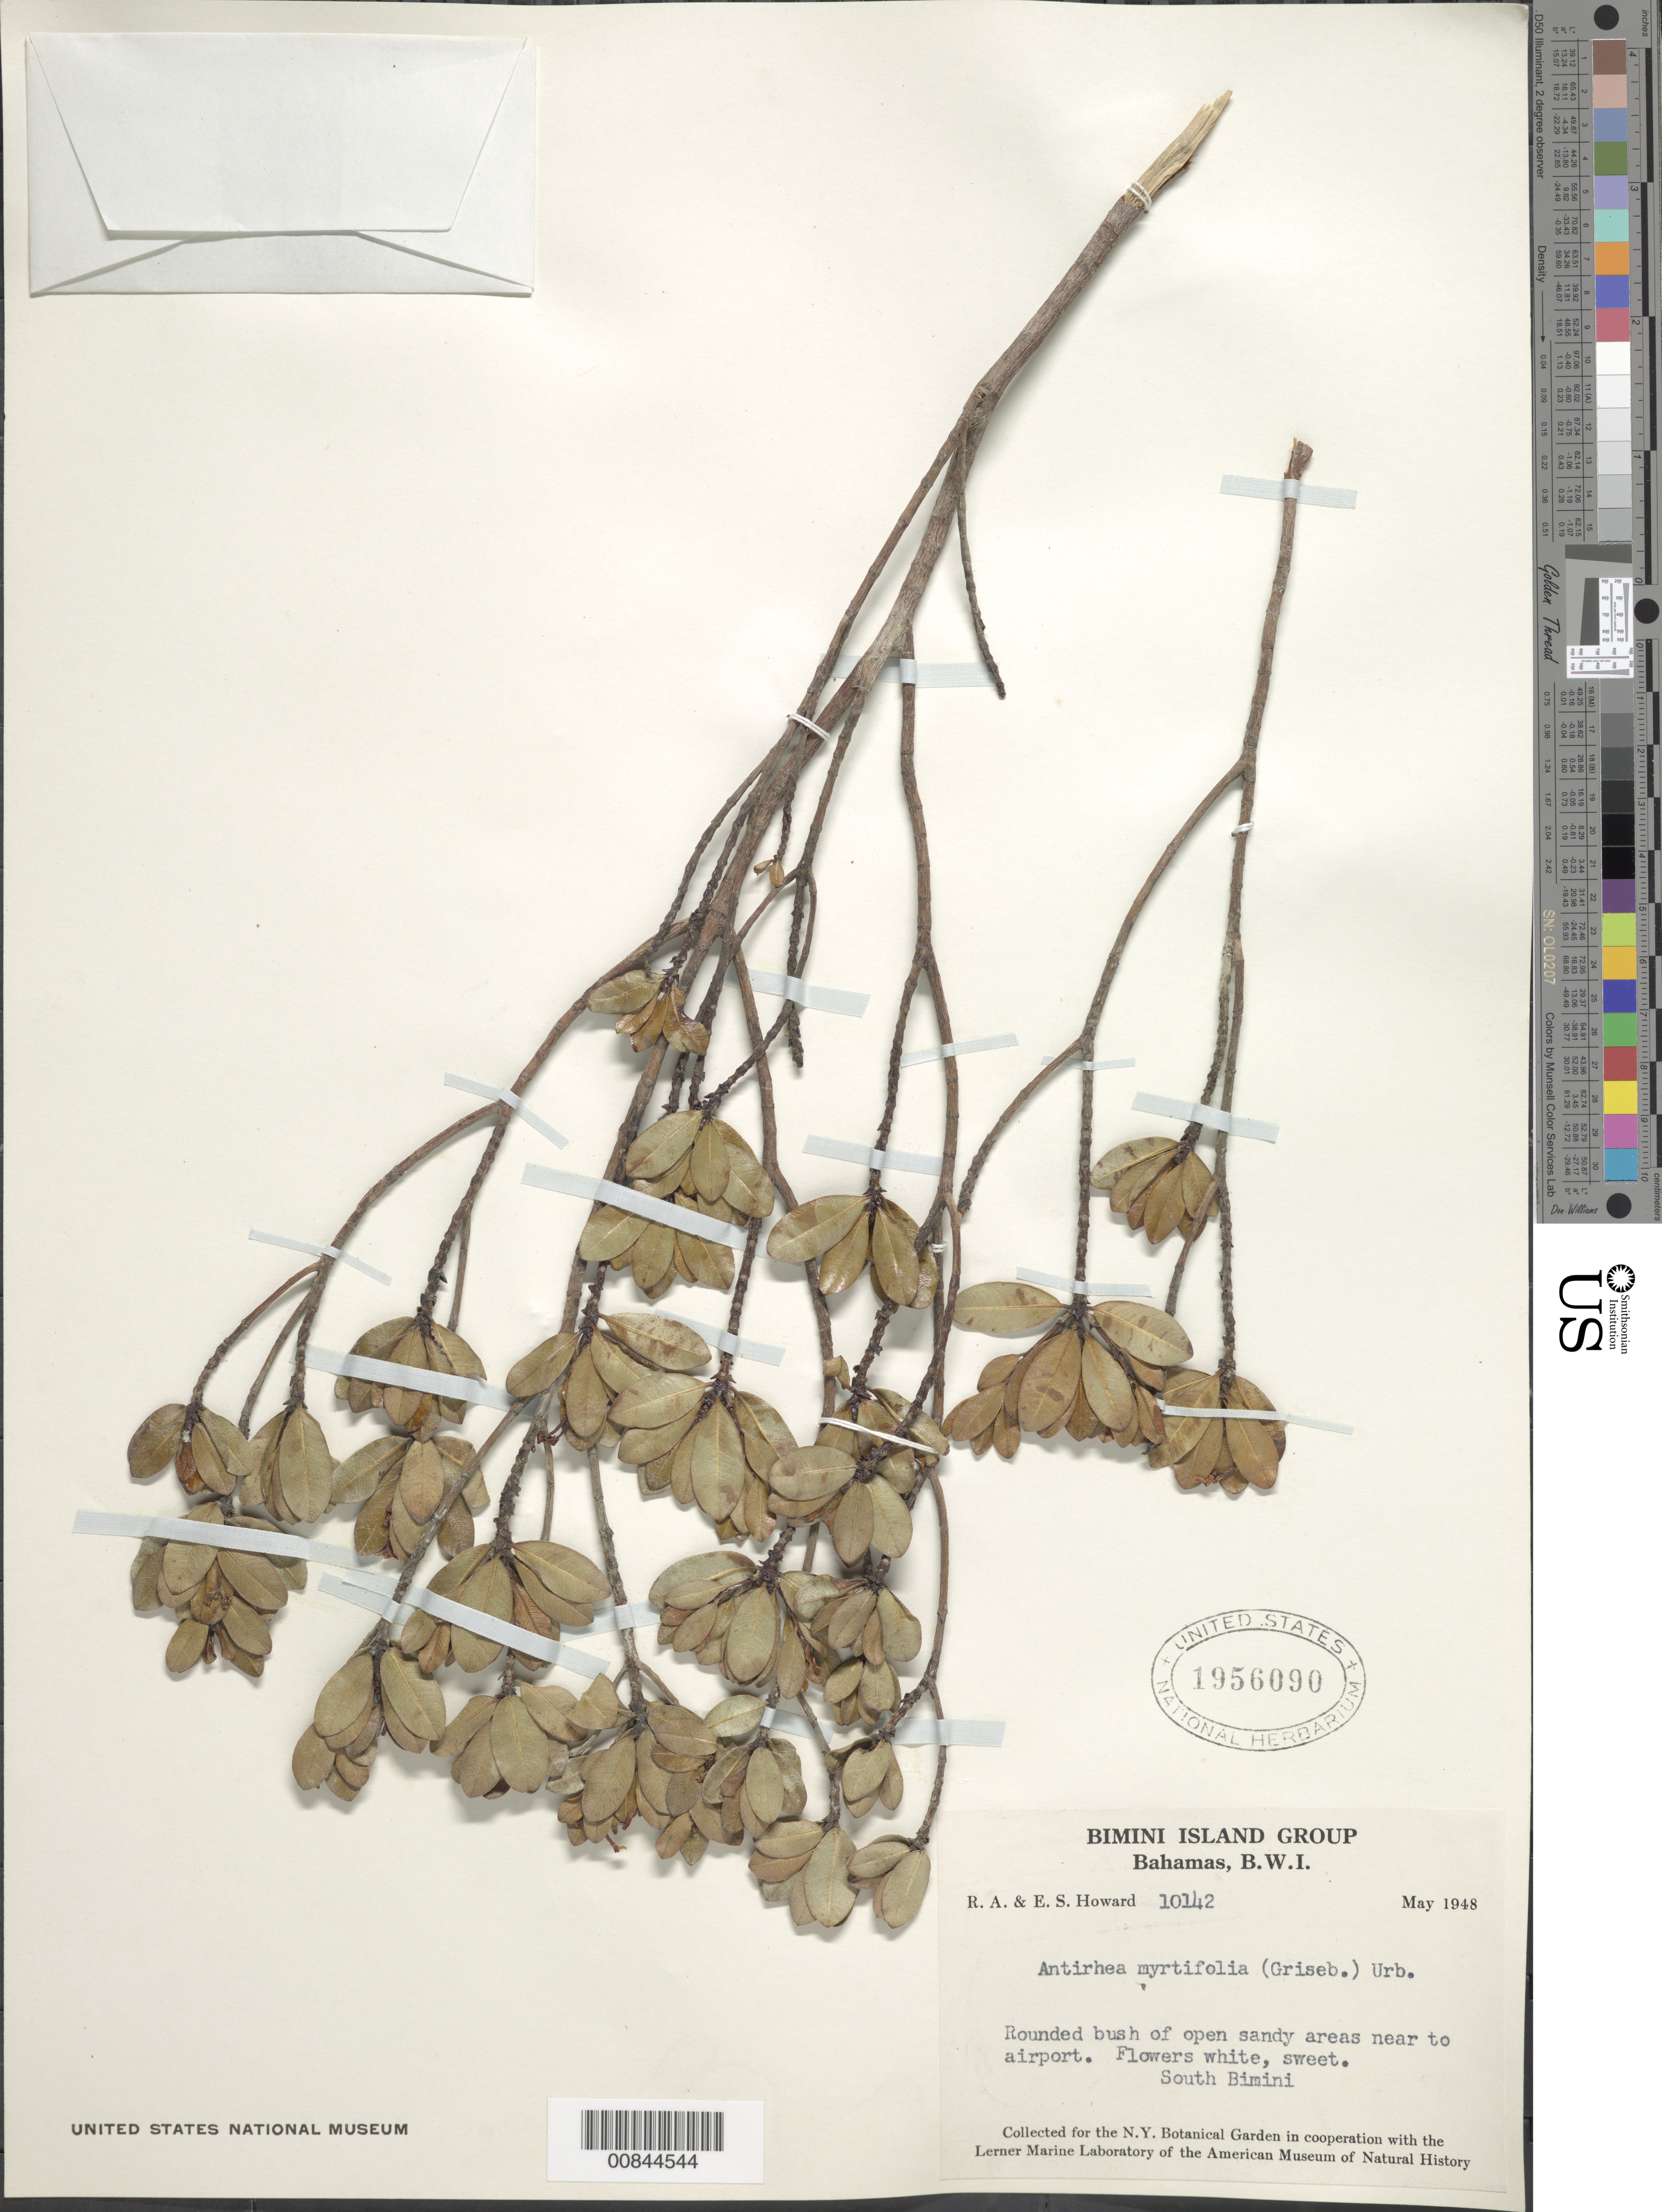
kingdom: Plantae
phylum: Tracheophyta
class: Magnoliopsida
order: Gentianales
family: Rubiaceae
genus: Stenostomum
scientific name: Stenostomum myrtifolium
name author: Griseb.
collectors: R. A. Howard & E. S. Howard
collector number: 10142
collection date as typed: May 1948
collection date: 1948-05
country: Bahamas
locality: South Bimini, near airport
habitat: Open sandy areas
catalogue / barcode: US 1956090